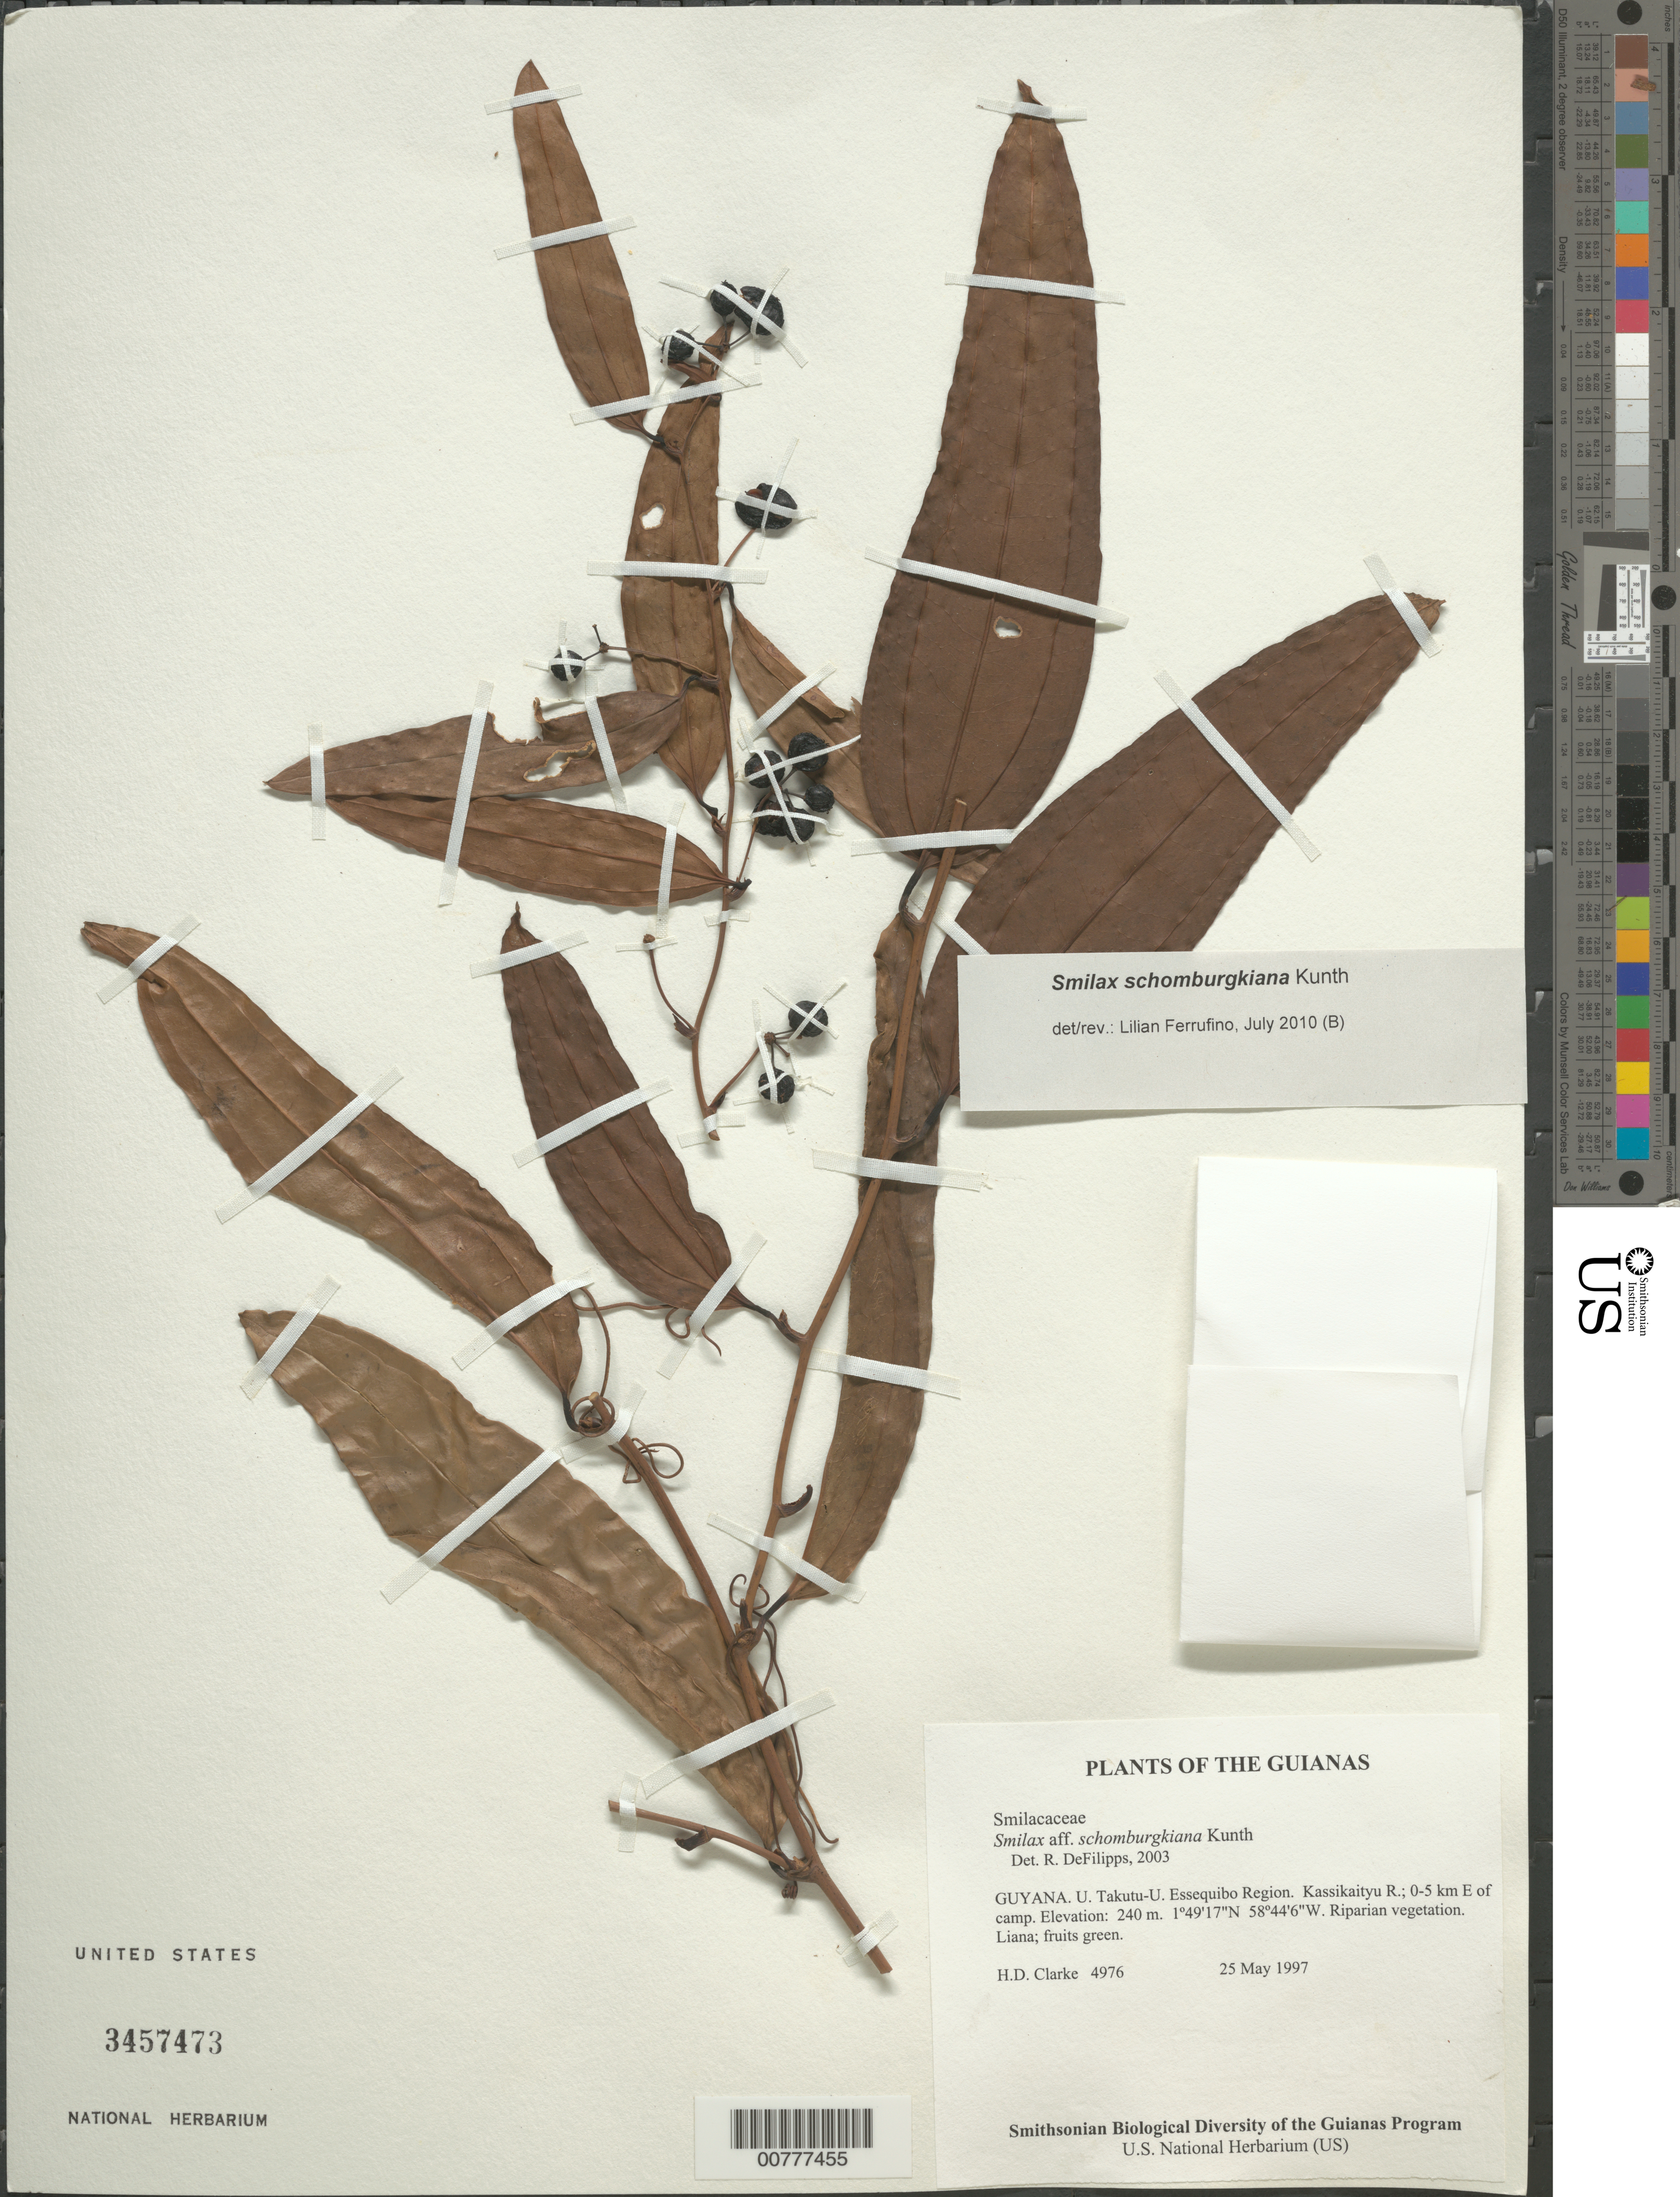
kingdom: Plantae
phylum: Tracheophyta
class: Liliopsida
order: Liliales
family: Smilacaceae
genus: Smilax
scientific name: Smilax schomburgkiana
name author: Kunth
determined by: DeFilipps, R. A.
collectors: H. D. Clarke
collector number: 4976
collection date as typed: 25 May 1997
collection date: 1997-05-25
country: Guyana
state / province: U. Takutu-U. Essequibo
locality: Kassikaityu R.; 0-5 km E of camp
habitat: Riparian vegetation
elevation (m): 240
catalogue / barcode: US 3457473